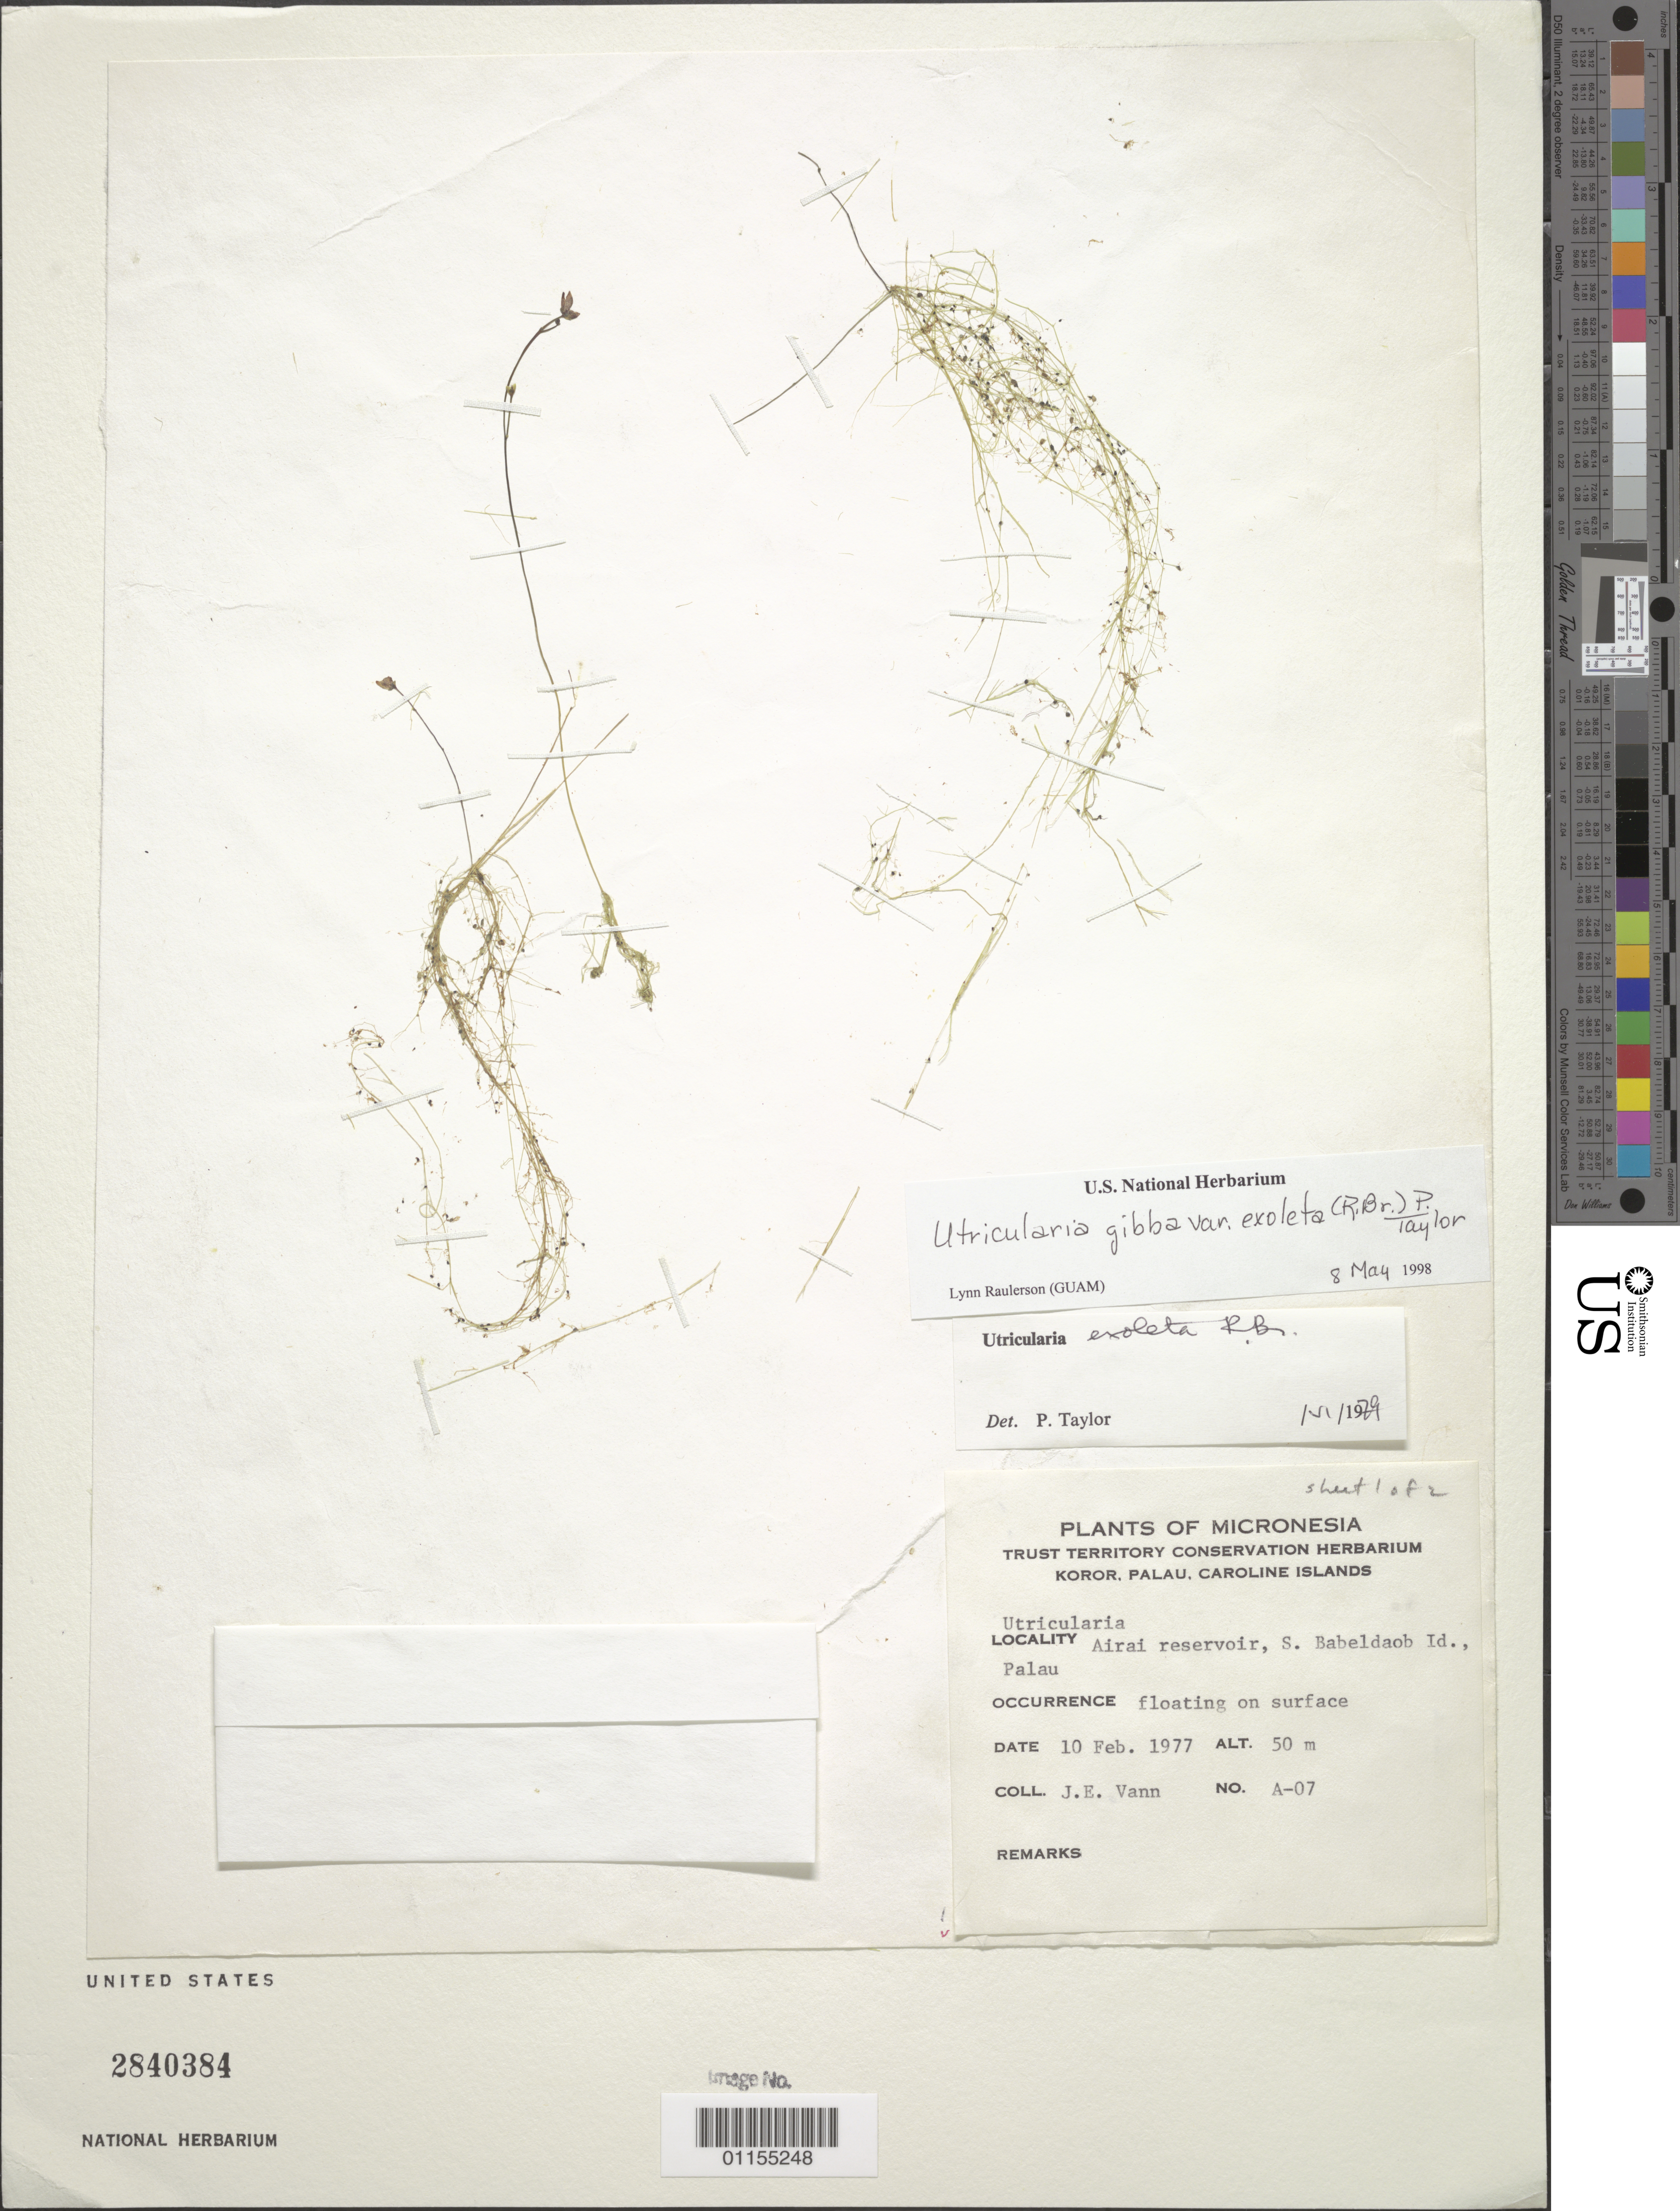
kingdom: Plantae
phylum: Tracheophyta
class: Magnoliopsida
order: Lamiales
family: Lentibulariaceae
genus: Utricularia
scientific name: Utricularia gibba subsp. exoleta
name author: R. Br.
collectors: J. Vann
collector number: A-07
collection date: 1977-02-10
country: Palau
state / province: Koror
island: Babeldaob [Babelthuap]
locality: Airai reservoir, S. Babeldaob Id.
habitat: floating on surface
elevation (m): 50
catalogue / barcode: US 2840384